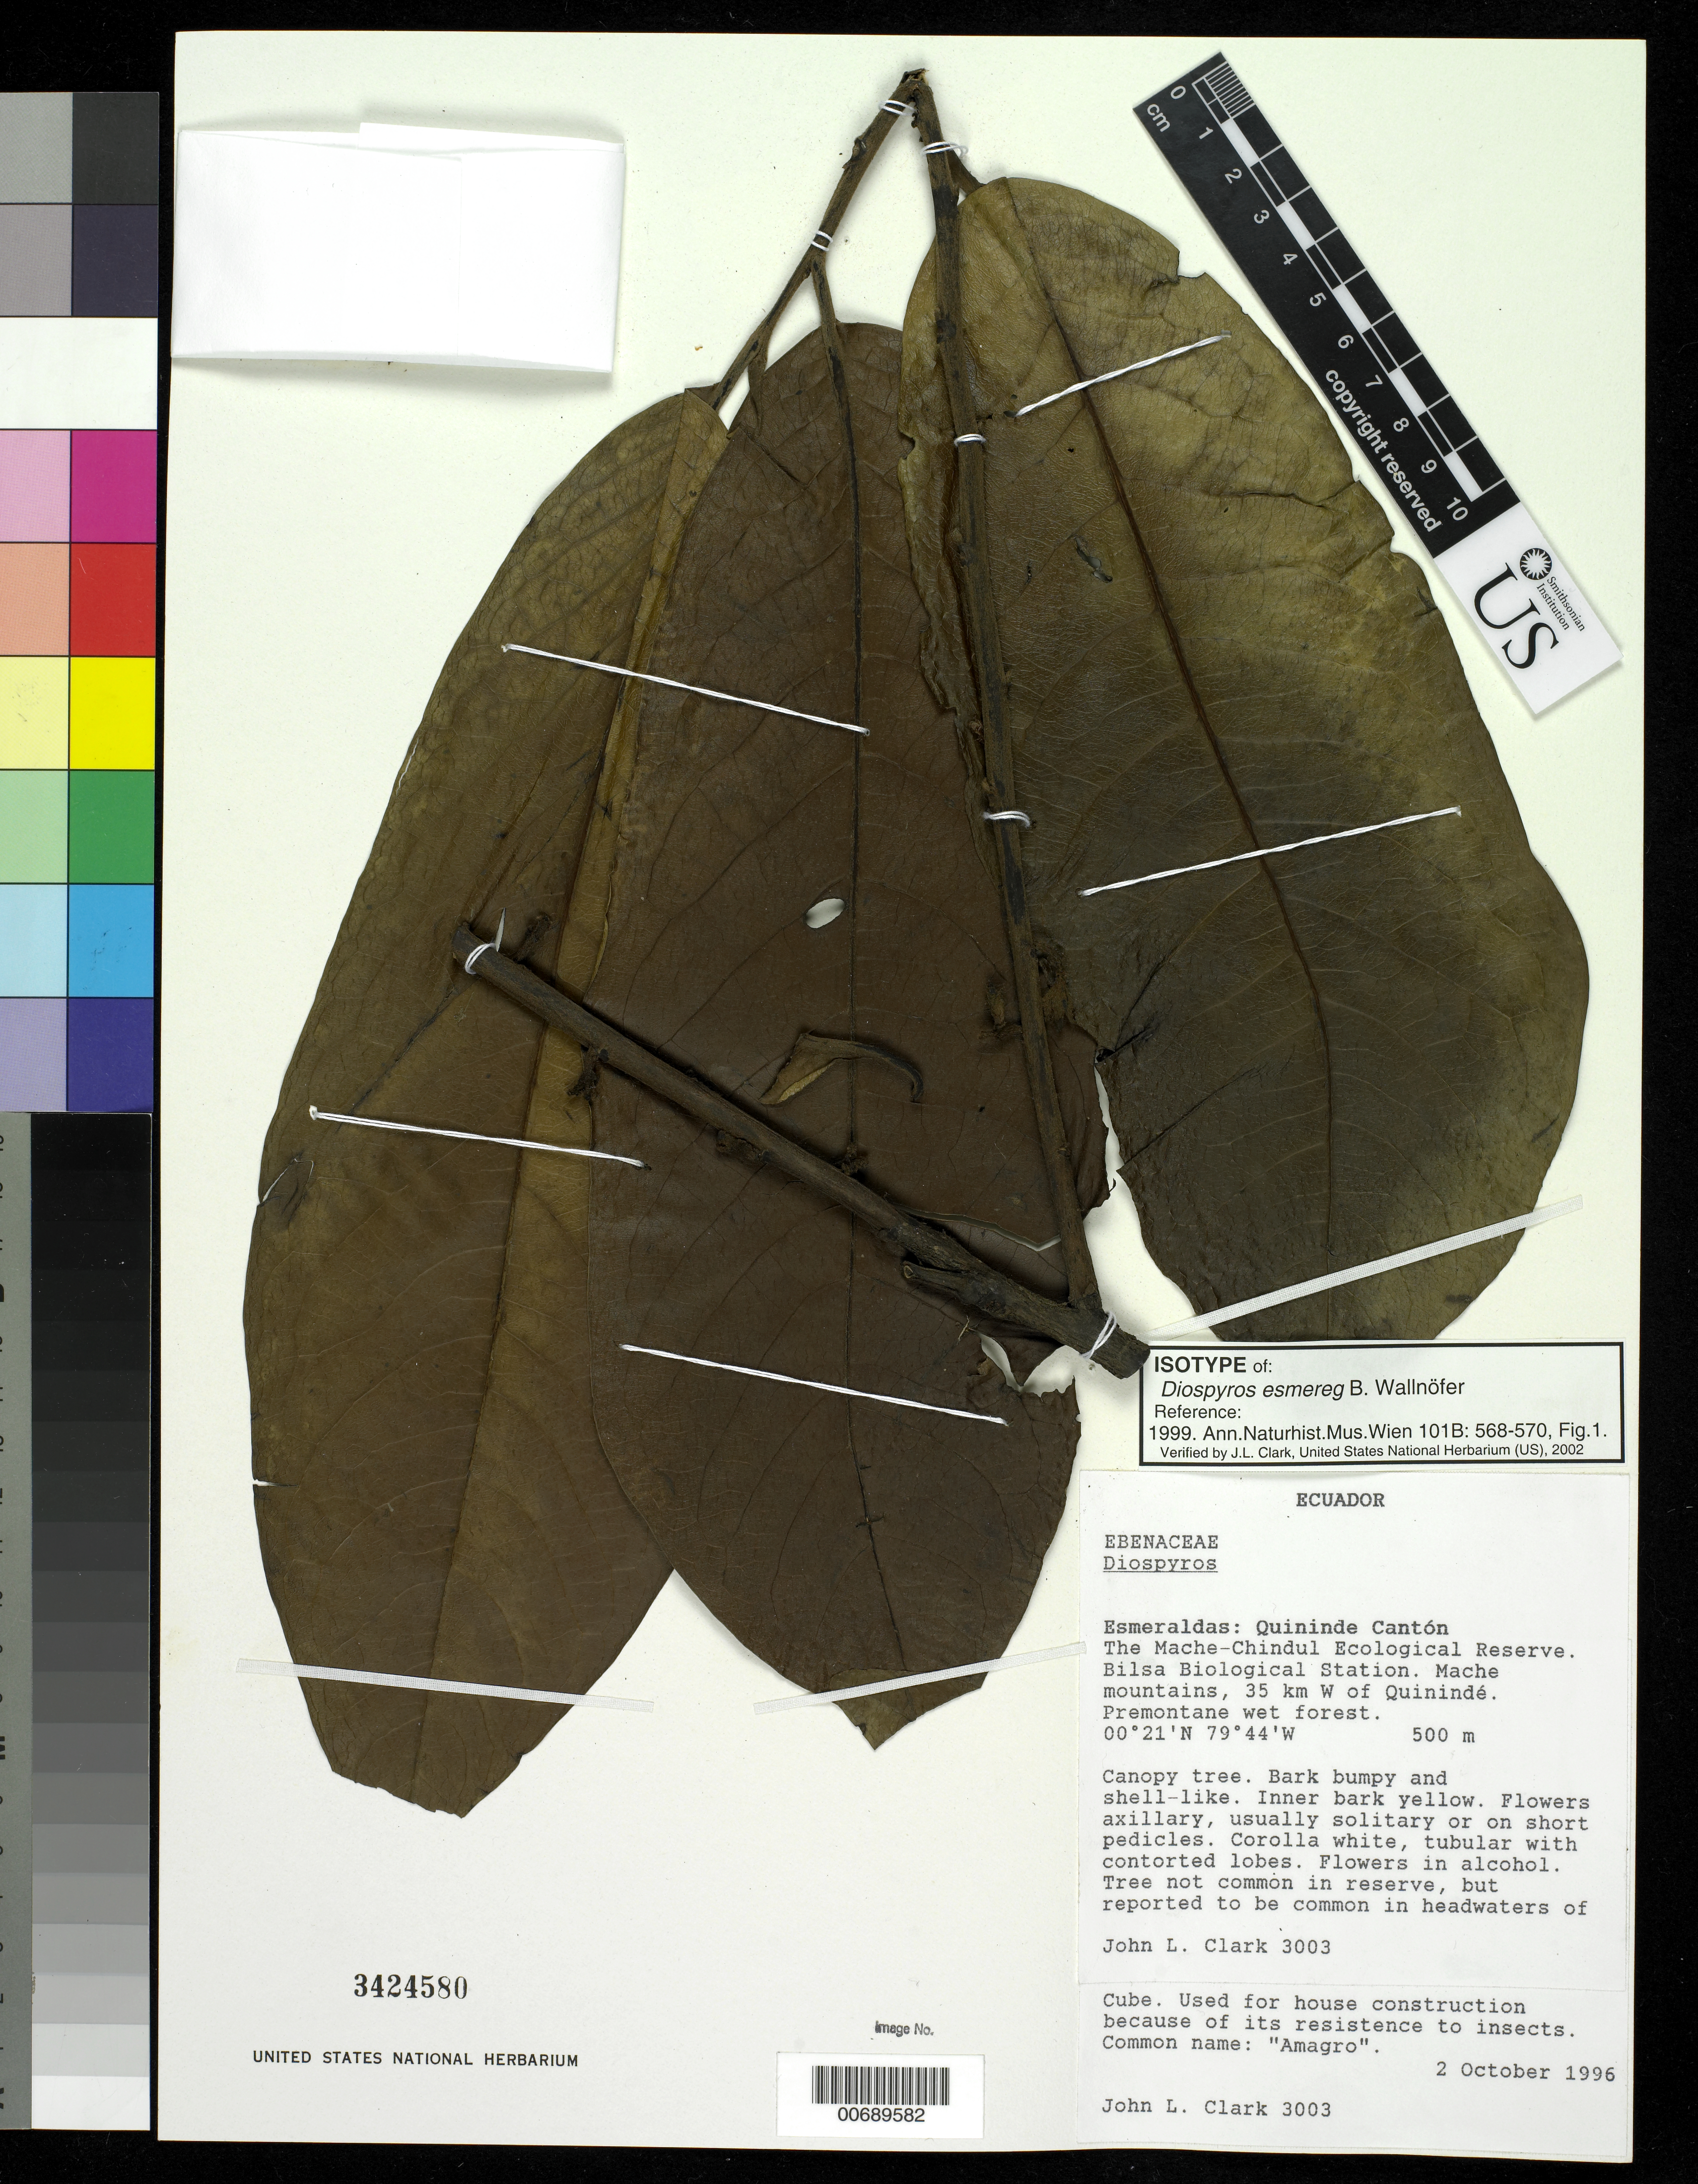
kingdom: Plantae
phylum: Tracheophyta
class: Magnoliopsida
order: Ericales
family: Ebenaceae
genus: Diospyros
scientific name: Diospyros esmereg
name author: B. Walln.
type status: Isotype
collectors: J. L. Clark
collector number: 3003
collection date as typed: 02 Oct 1996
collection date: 1996-10-02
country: Ecuador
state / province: Esmeraldas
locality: Quininde Canton, Mache-Chindul Ecological Reserve, Bilsa Biological Station, W of Quininde.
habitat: Premontane wet forest.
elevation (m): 500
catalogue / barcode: US 3424580